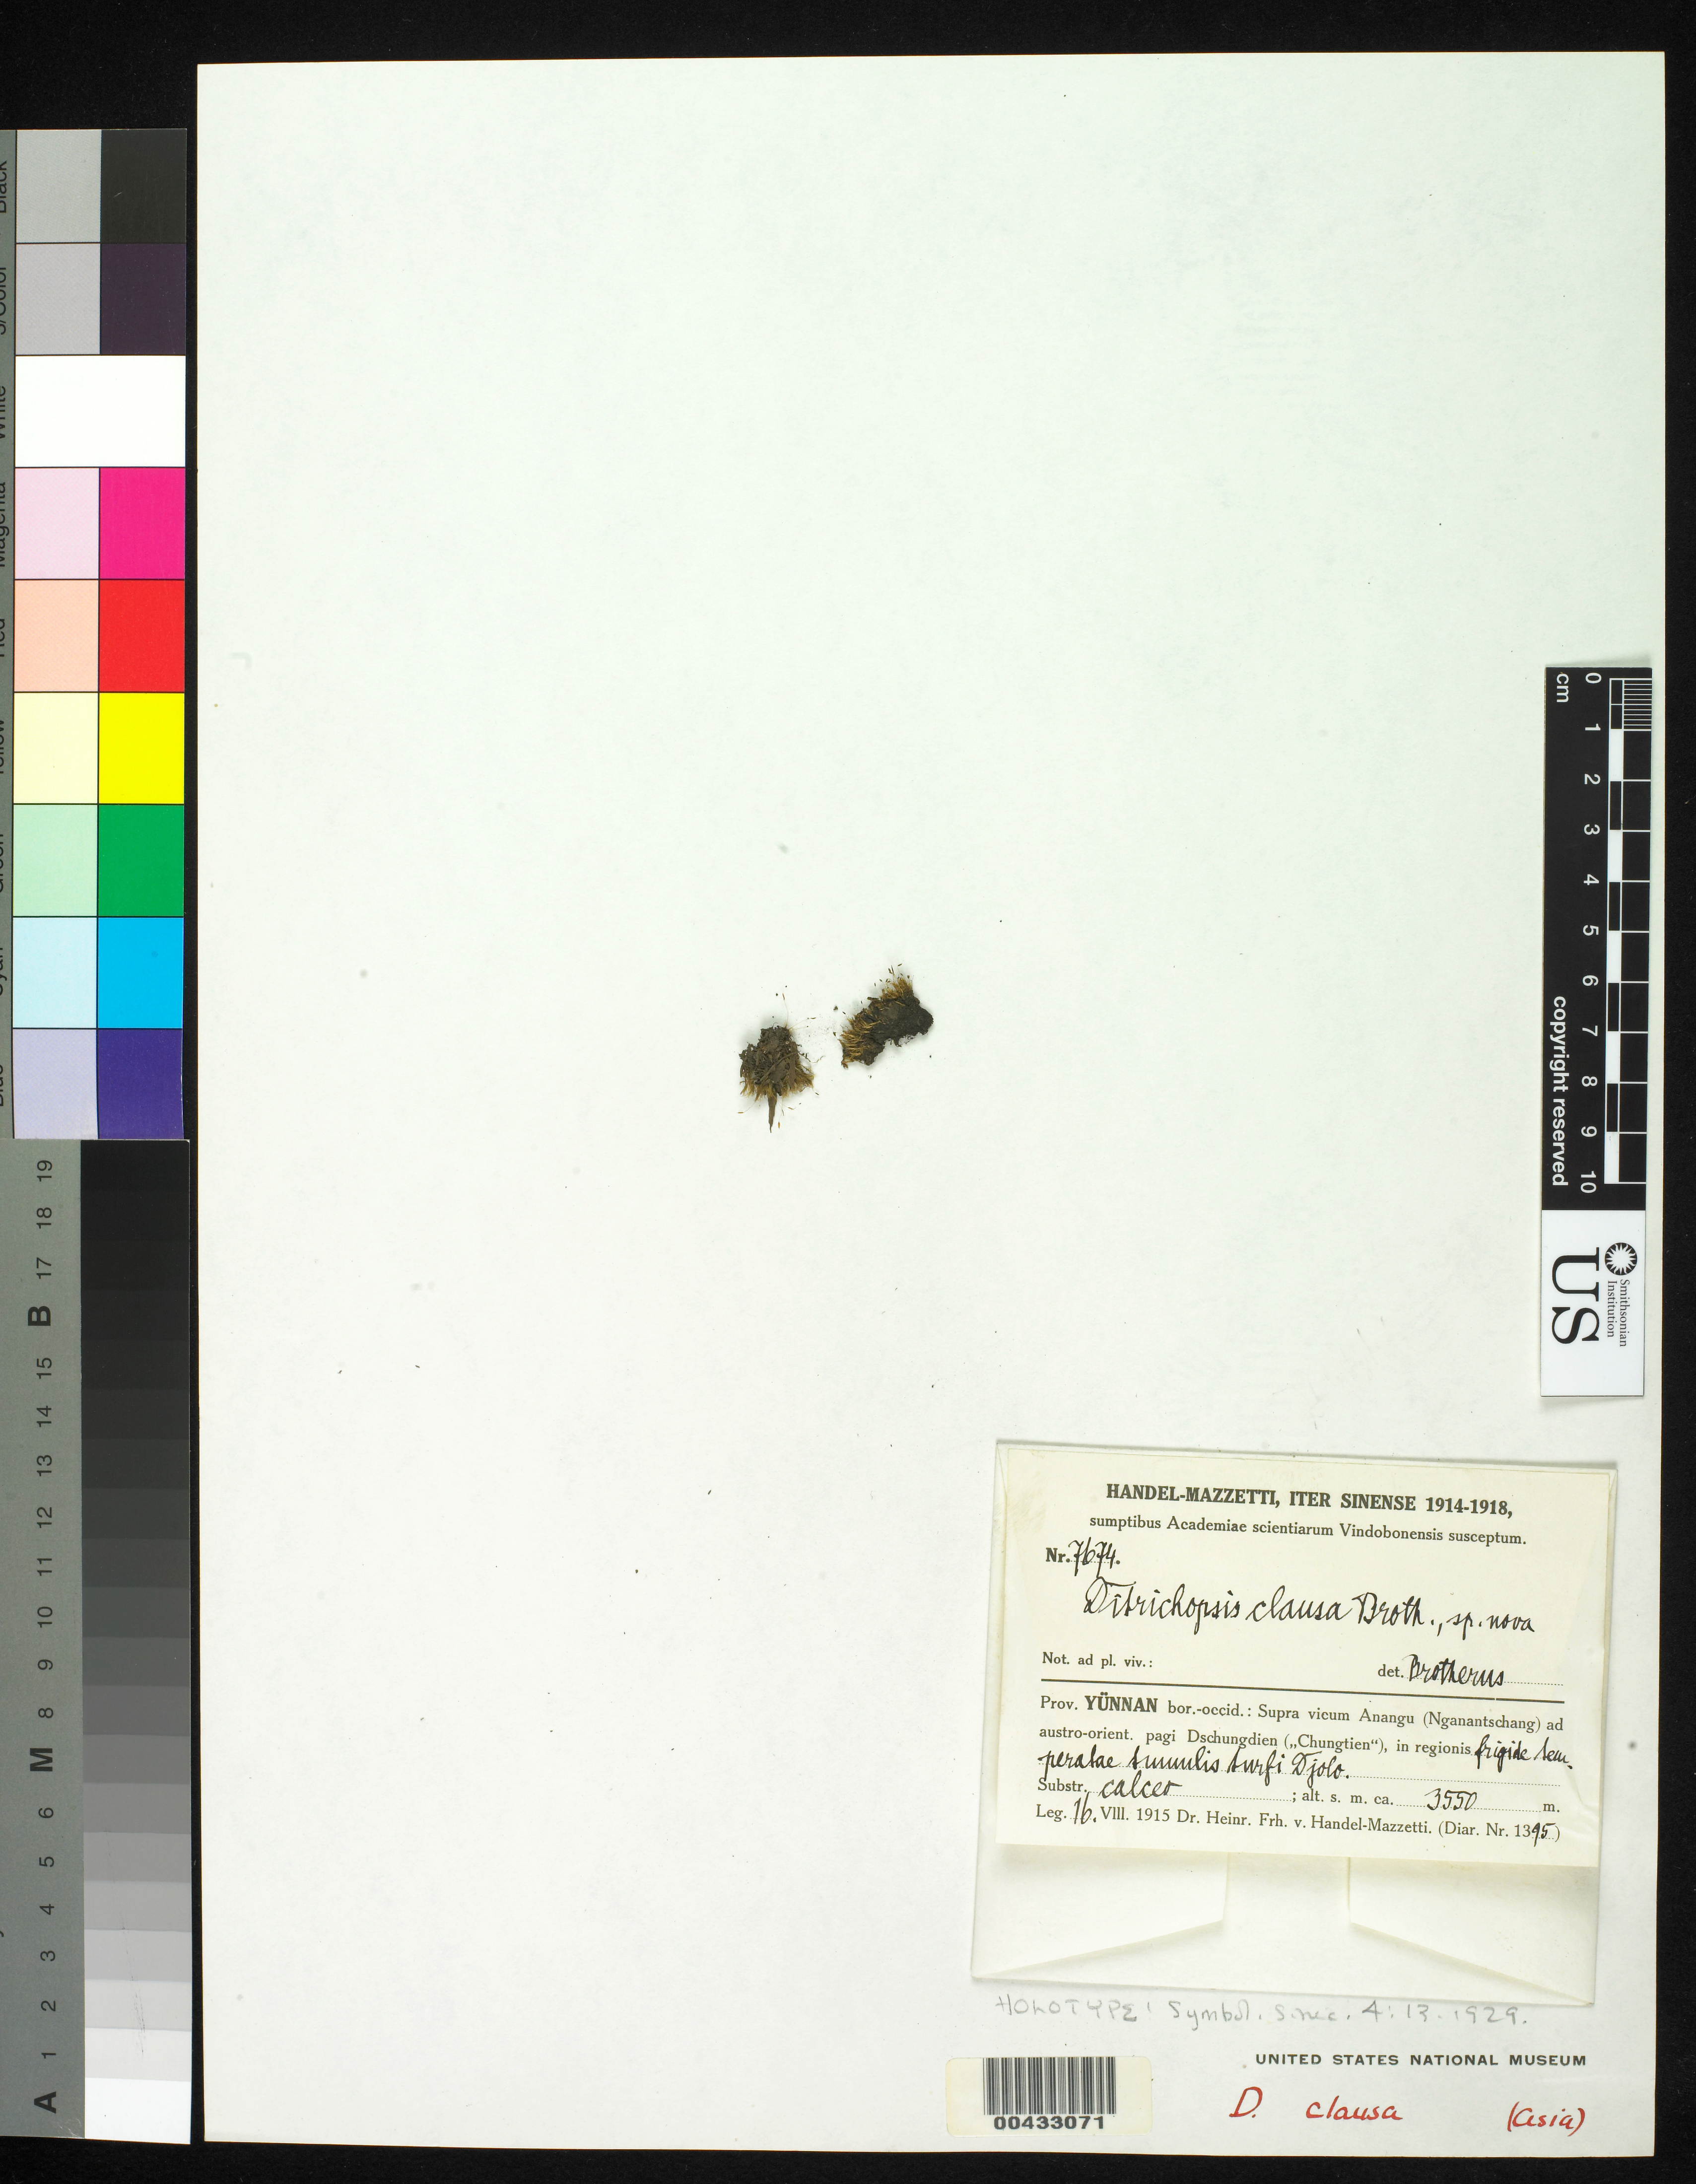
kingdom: Plantae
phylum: Bryophyta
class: Bryopsida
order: Dicranales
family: Ditrichaceae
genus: Ditrichopsis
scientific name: Ditrichopsis clausa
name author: Broth. in Hand.-Mazz.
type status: Holotype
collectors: H. Handel-Mazzetti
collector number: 7674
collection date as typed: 16 Aug 1915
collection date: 1915-08-16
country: China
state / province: Yunnan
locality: Supra vicum Anangu ad Pagi Dschungdien. [Above the village of Anangu in the Dschungdien District.]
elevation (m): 3550